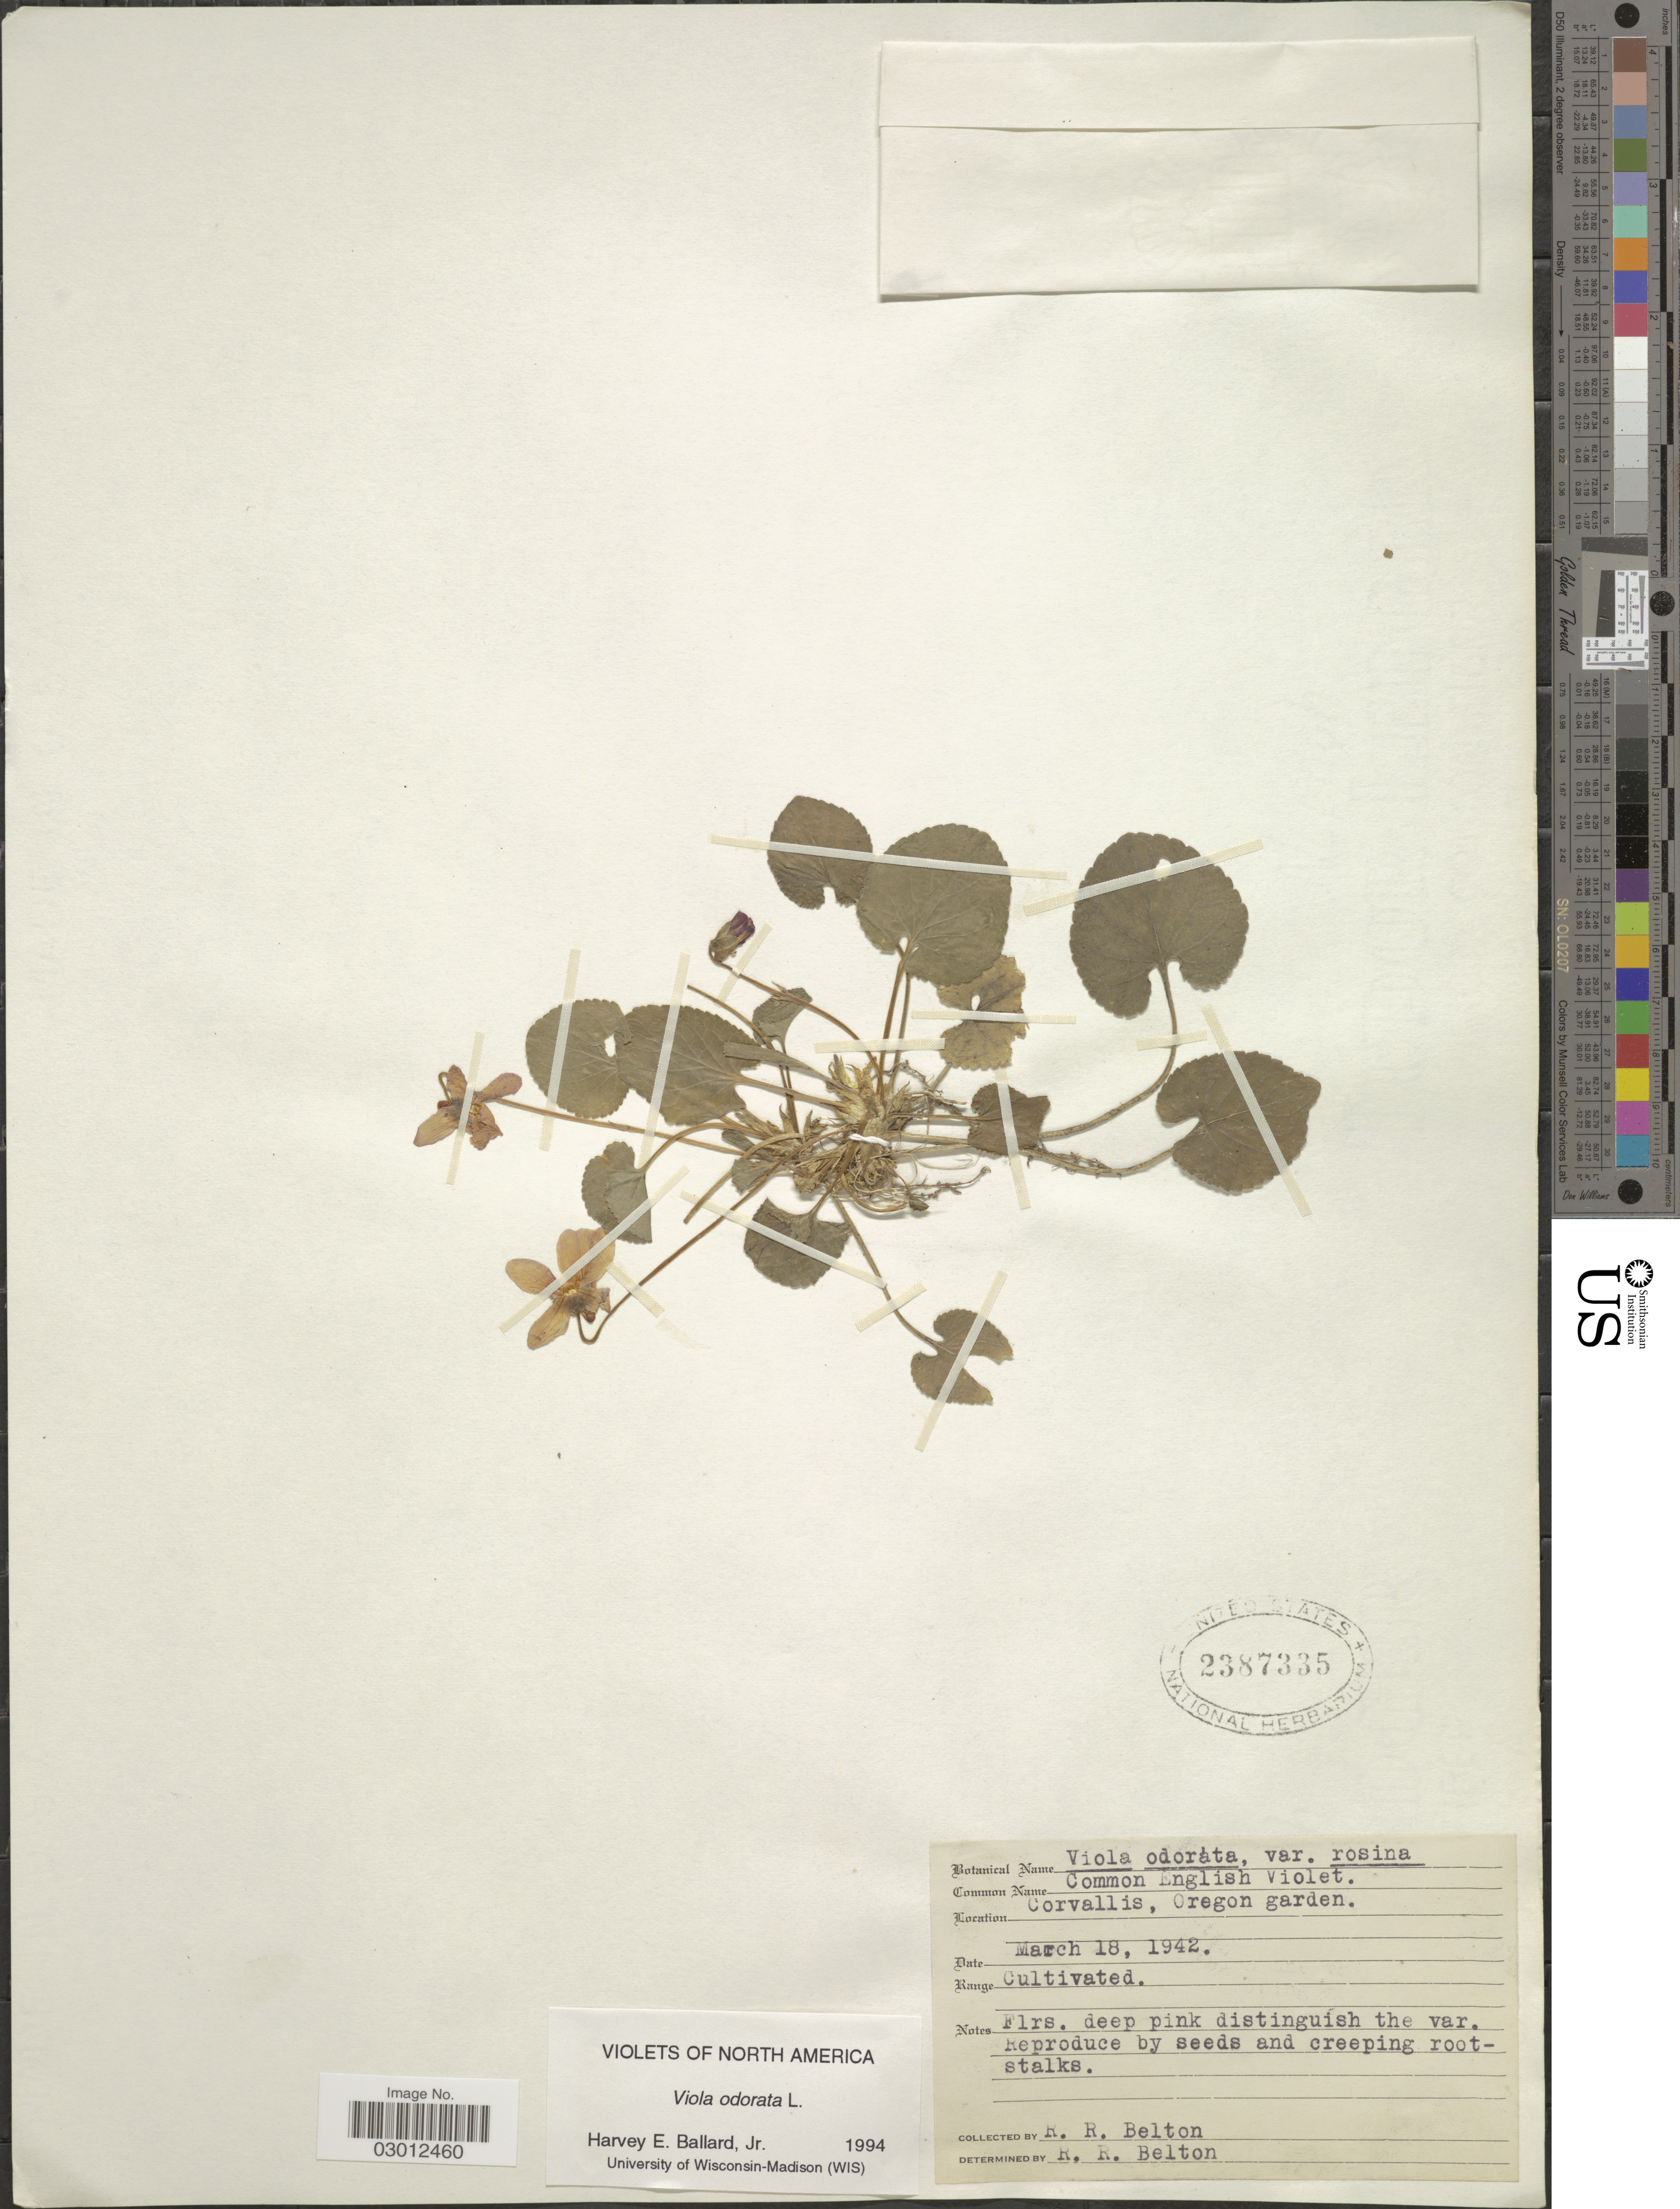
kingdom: Plantae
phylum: Tracheophyta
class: Magnoliopsida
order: Malpighiales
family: Violaceae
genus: Viola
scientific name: Viola odorata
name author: L.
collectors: R. Belton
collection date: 1942-03-18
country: United States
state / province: Oregon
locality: Corvallis, Oregon garden.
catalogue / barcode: US 2387335